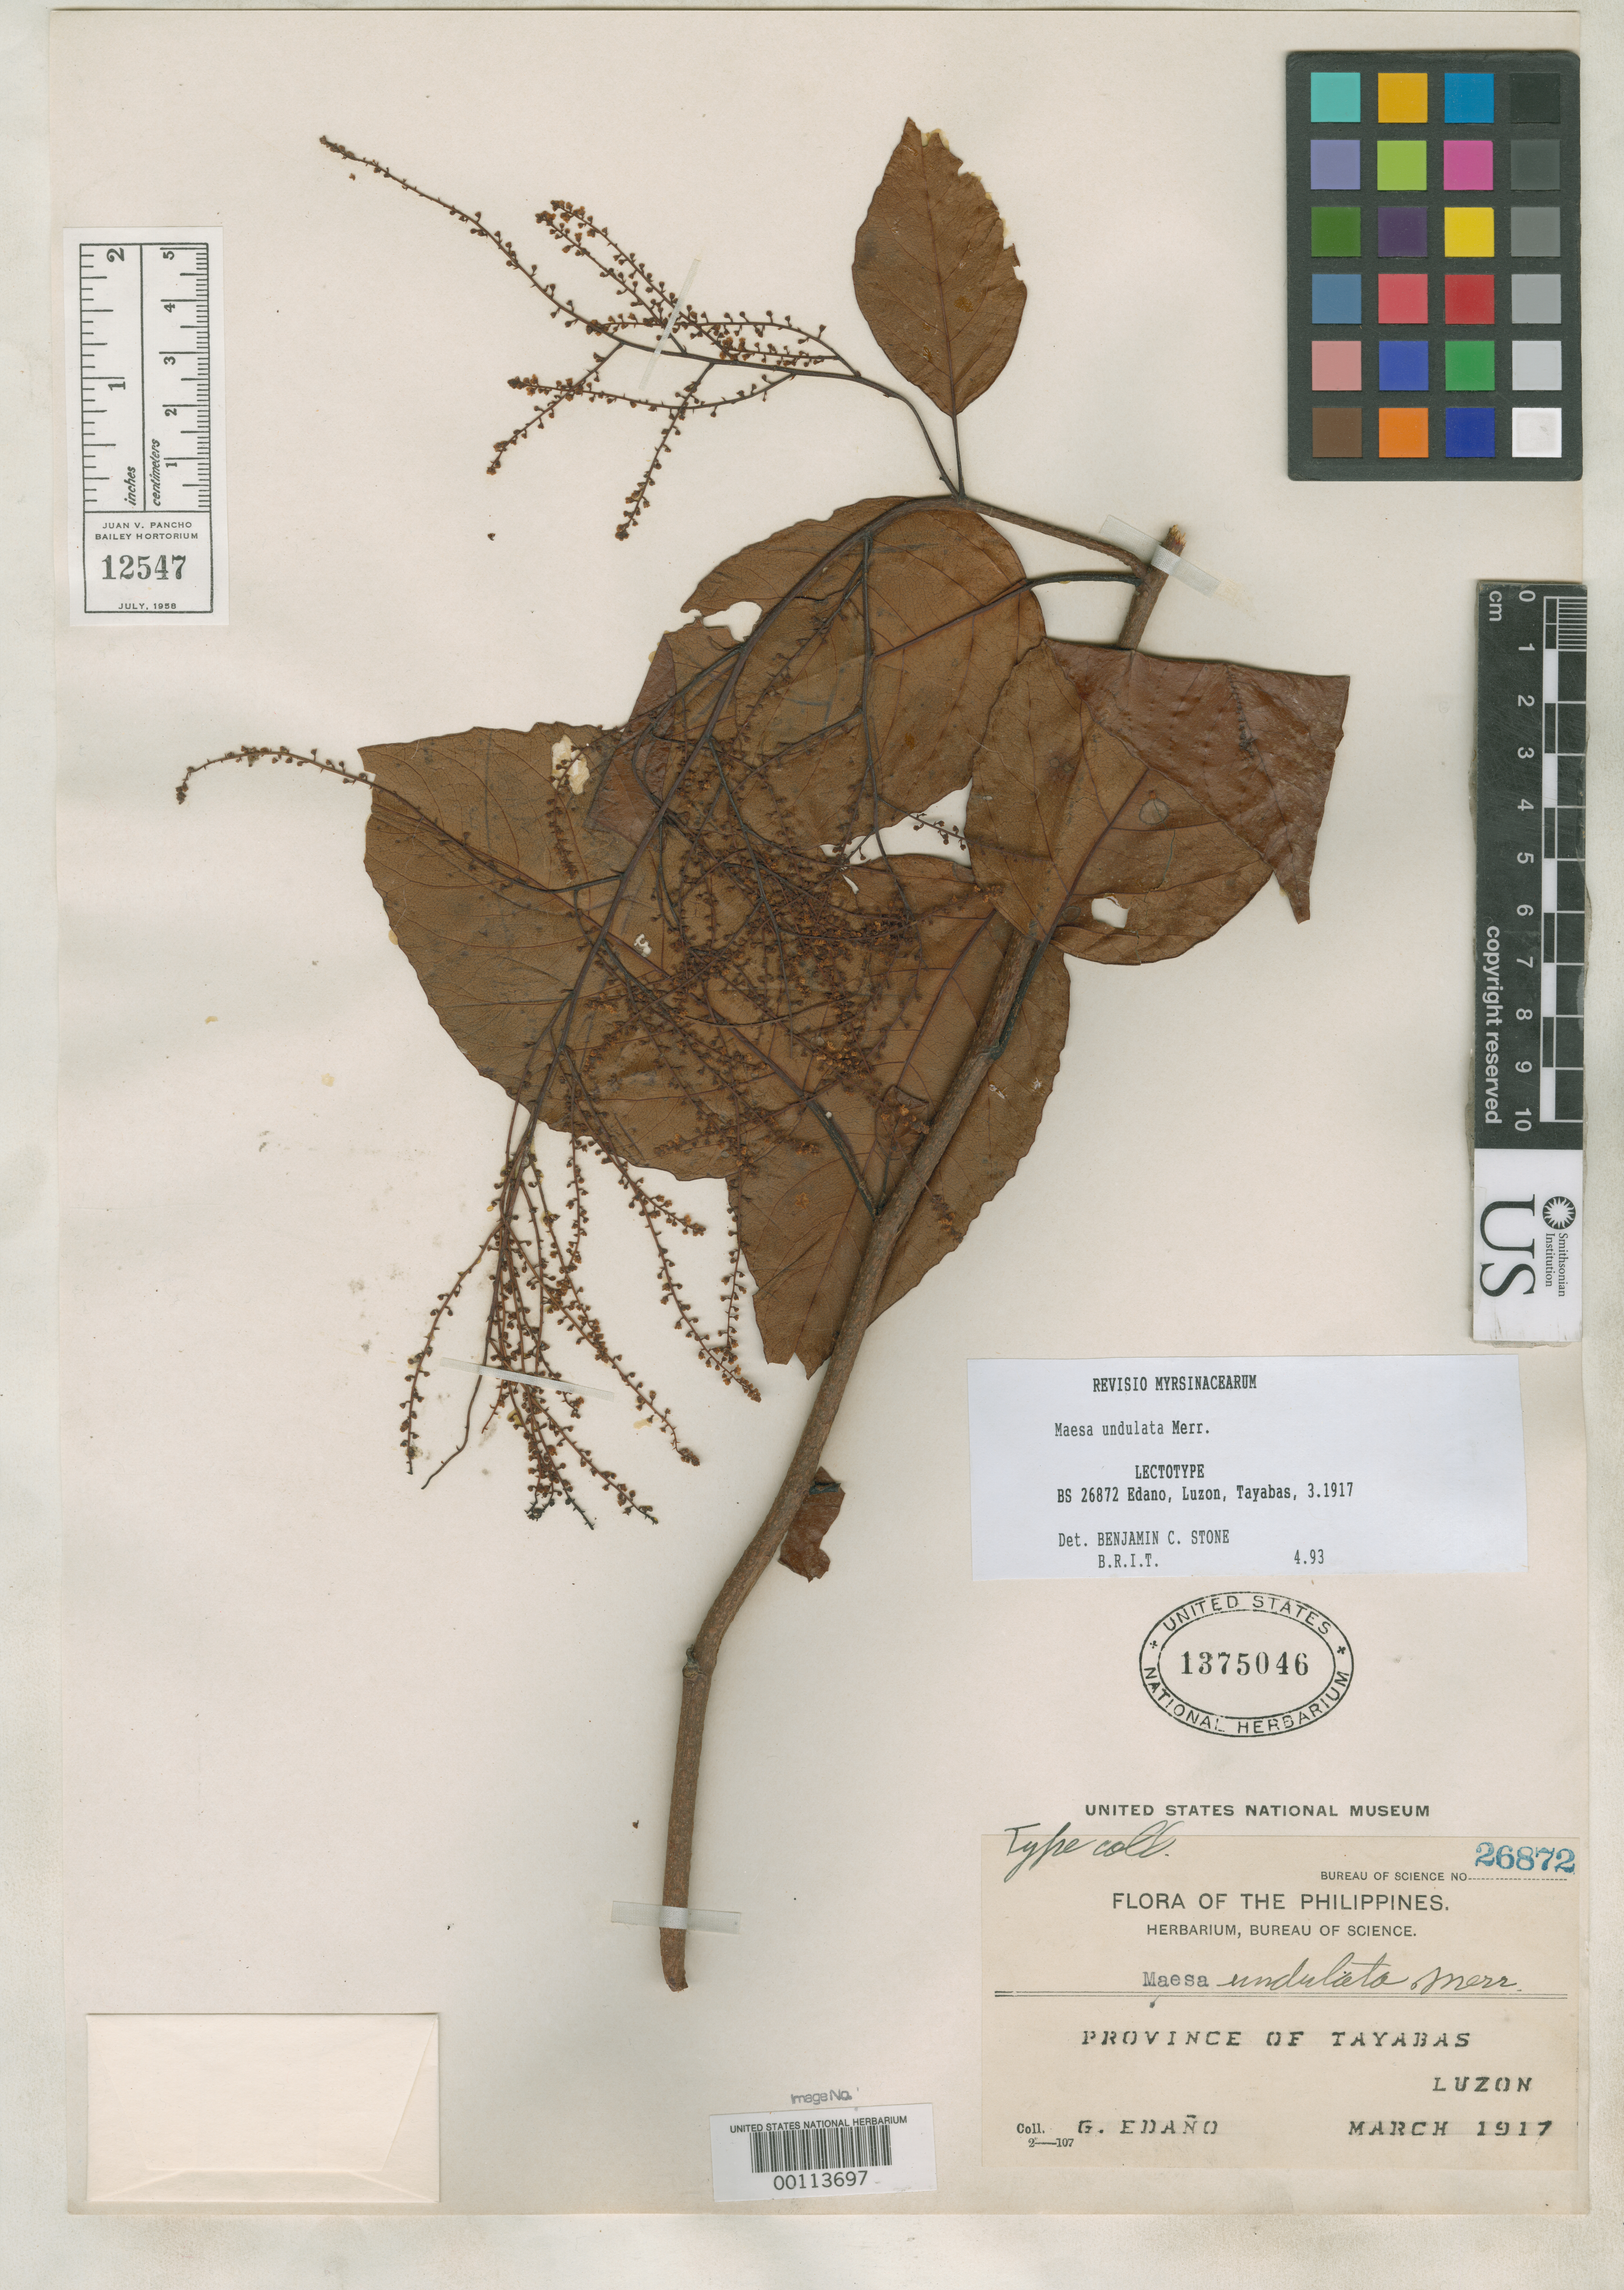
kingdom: Plantae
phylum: Tracheophyta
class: Magnoliopsida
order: Ericales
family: Primulaceae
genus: Maesa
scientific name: Maesa undulata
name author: Merr.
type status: Isotype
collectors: G. E. Edaño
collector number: Bur. Sci. 26872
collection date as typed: Mar 1917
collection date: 1917-03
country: Philippines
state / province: Calabarzon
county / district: Quezon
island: Luzon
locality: Tayabas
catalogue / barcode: US 1375046